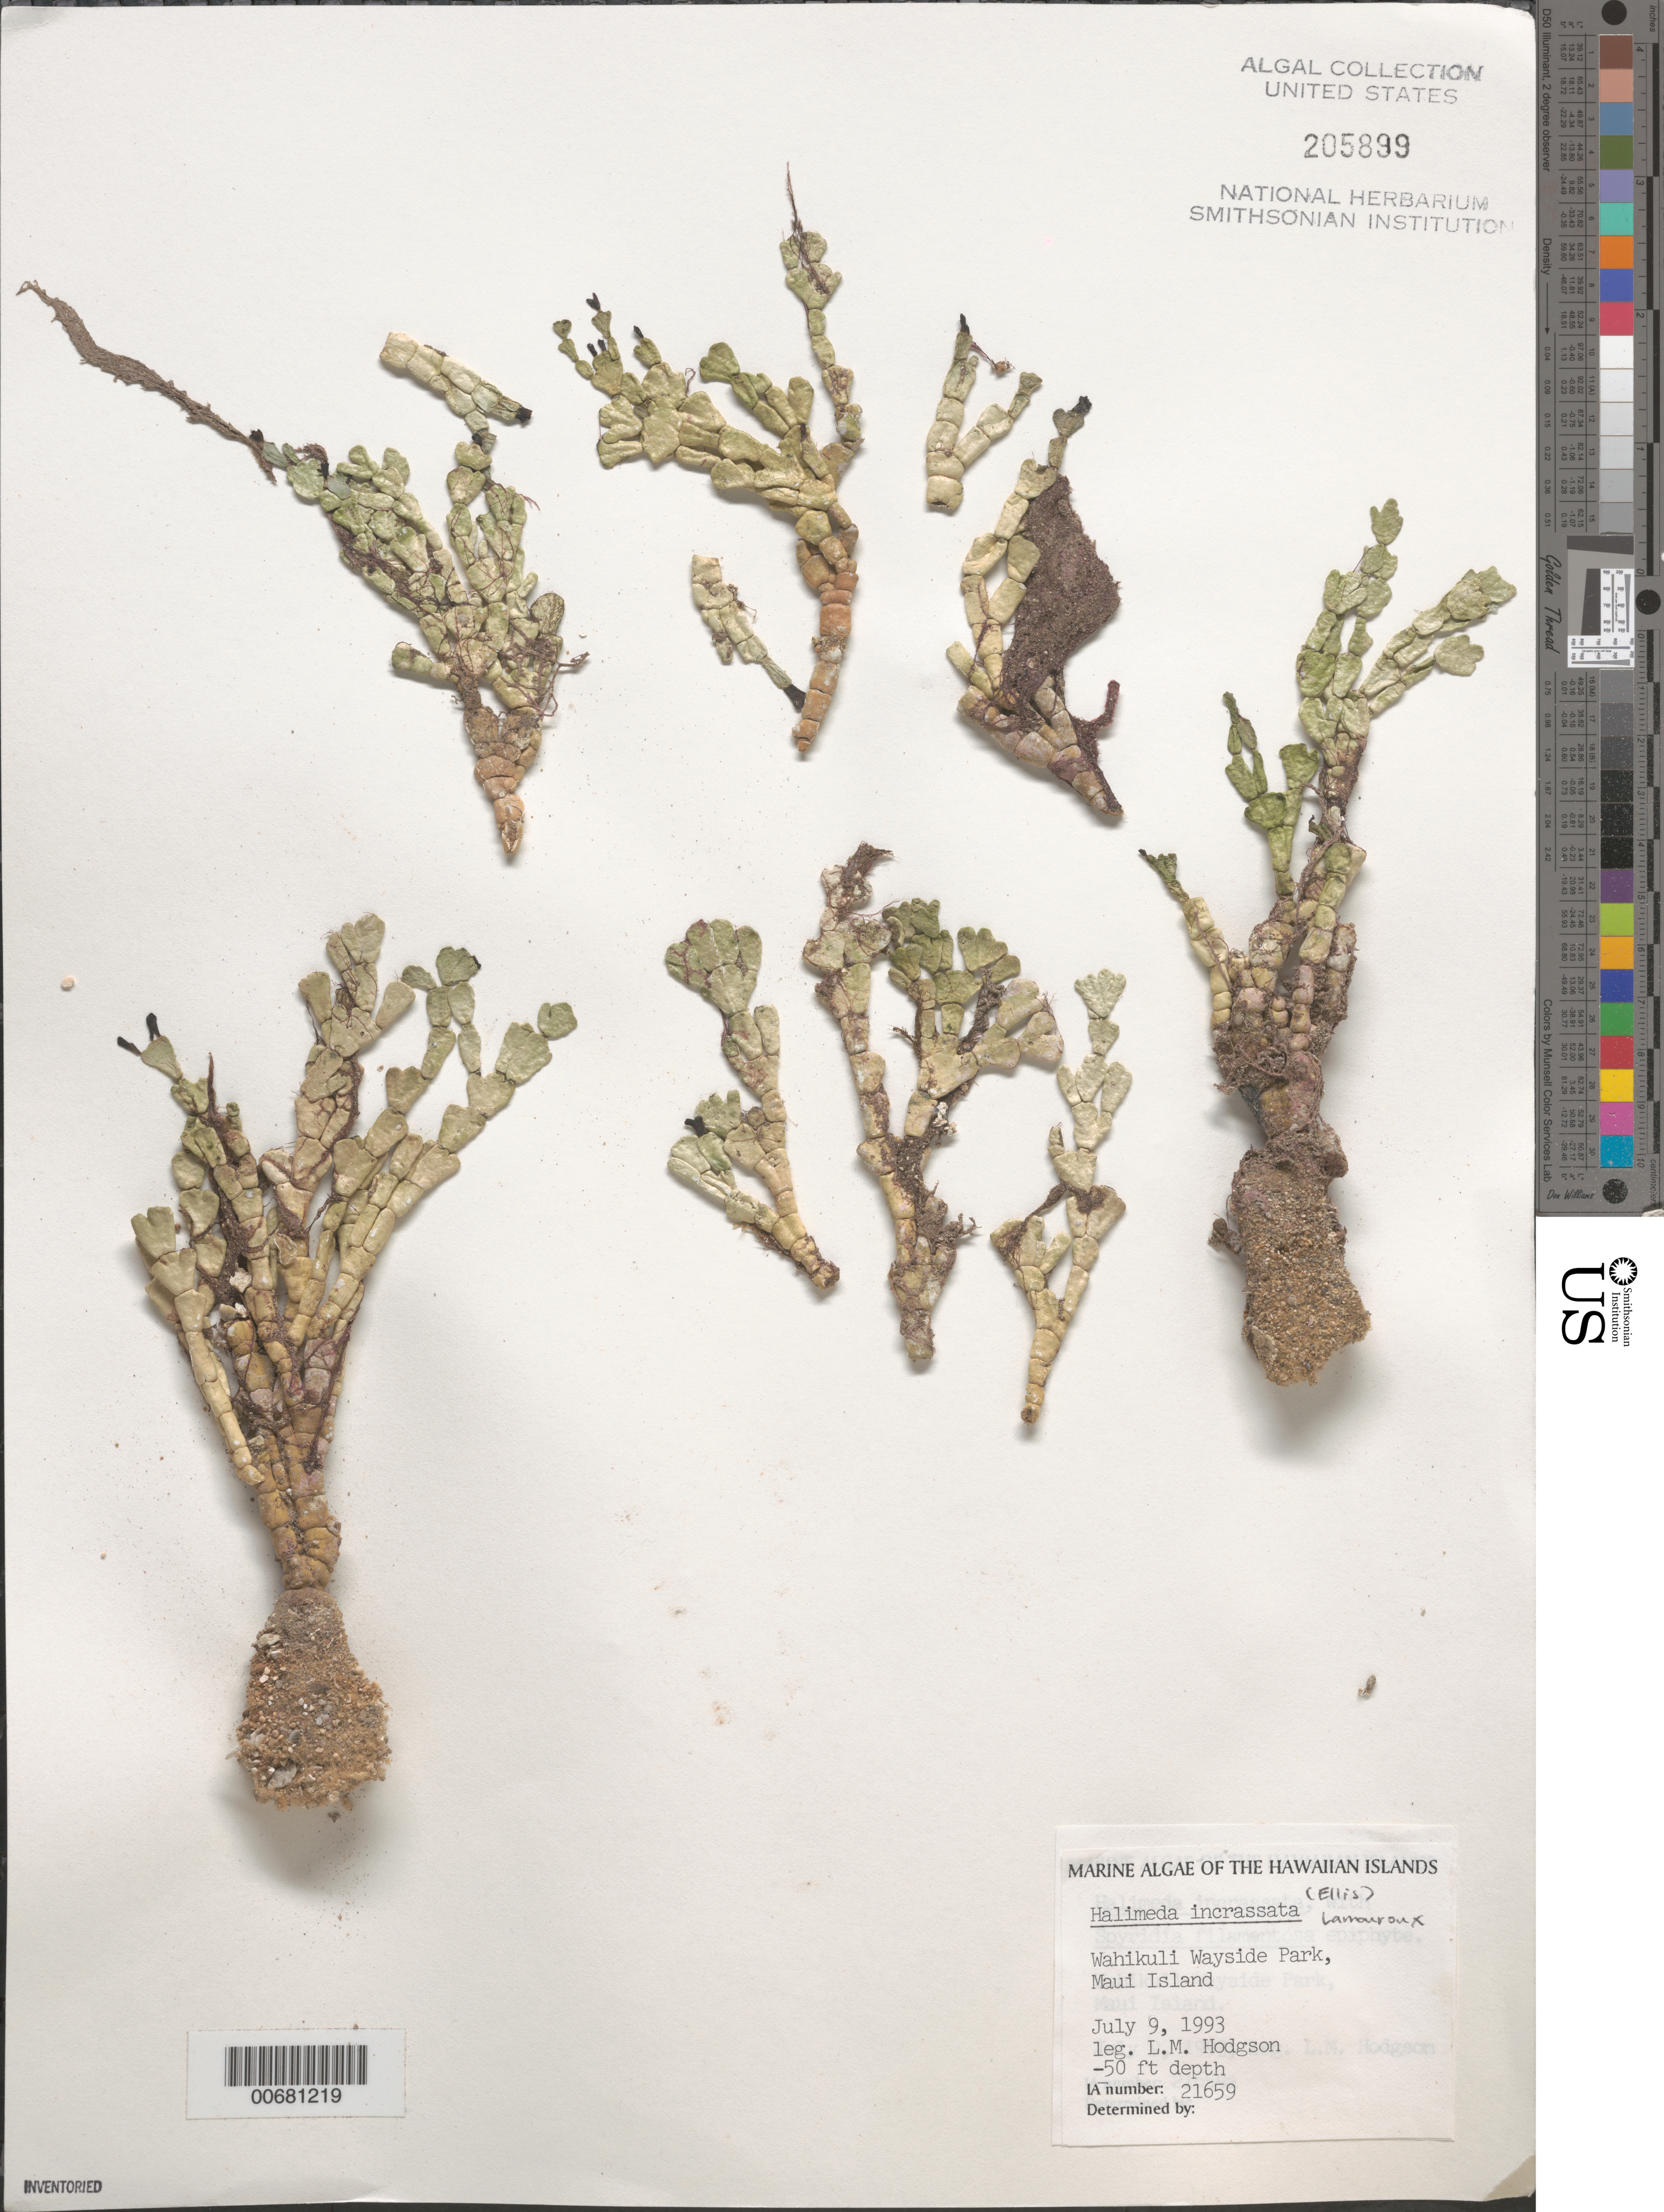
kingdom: Plantae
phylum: Chlorophyta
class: Ulvophyceae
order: Bryopsidales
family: Halimedaceae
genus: Halimeda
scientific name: Halimeda incrassata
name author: (J. Ellis) J.V.Lamouroux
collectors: L. M. Hodgson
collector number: IAA 21659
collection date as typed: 09 Jul 1993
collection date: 1993-07-09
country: United States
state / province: Hawaii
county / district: Maui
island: Maui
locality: Wahikuli Wayside Park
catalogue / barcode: US 205899